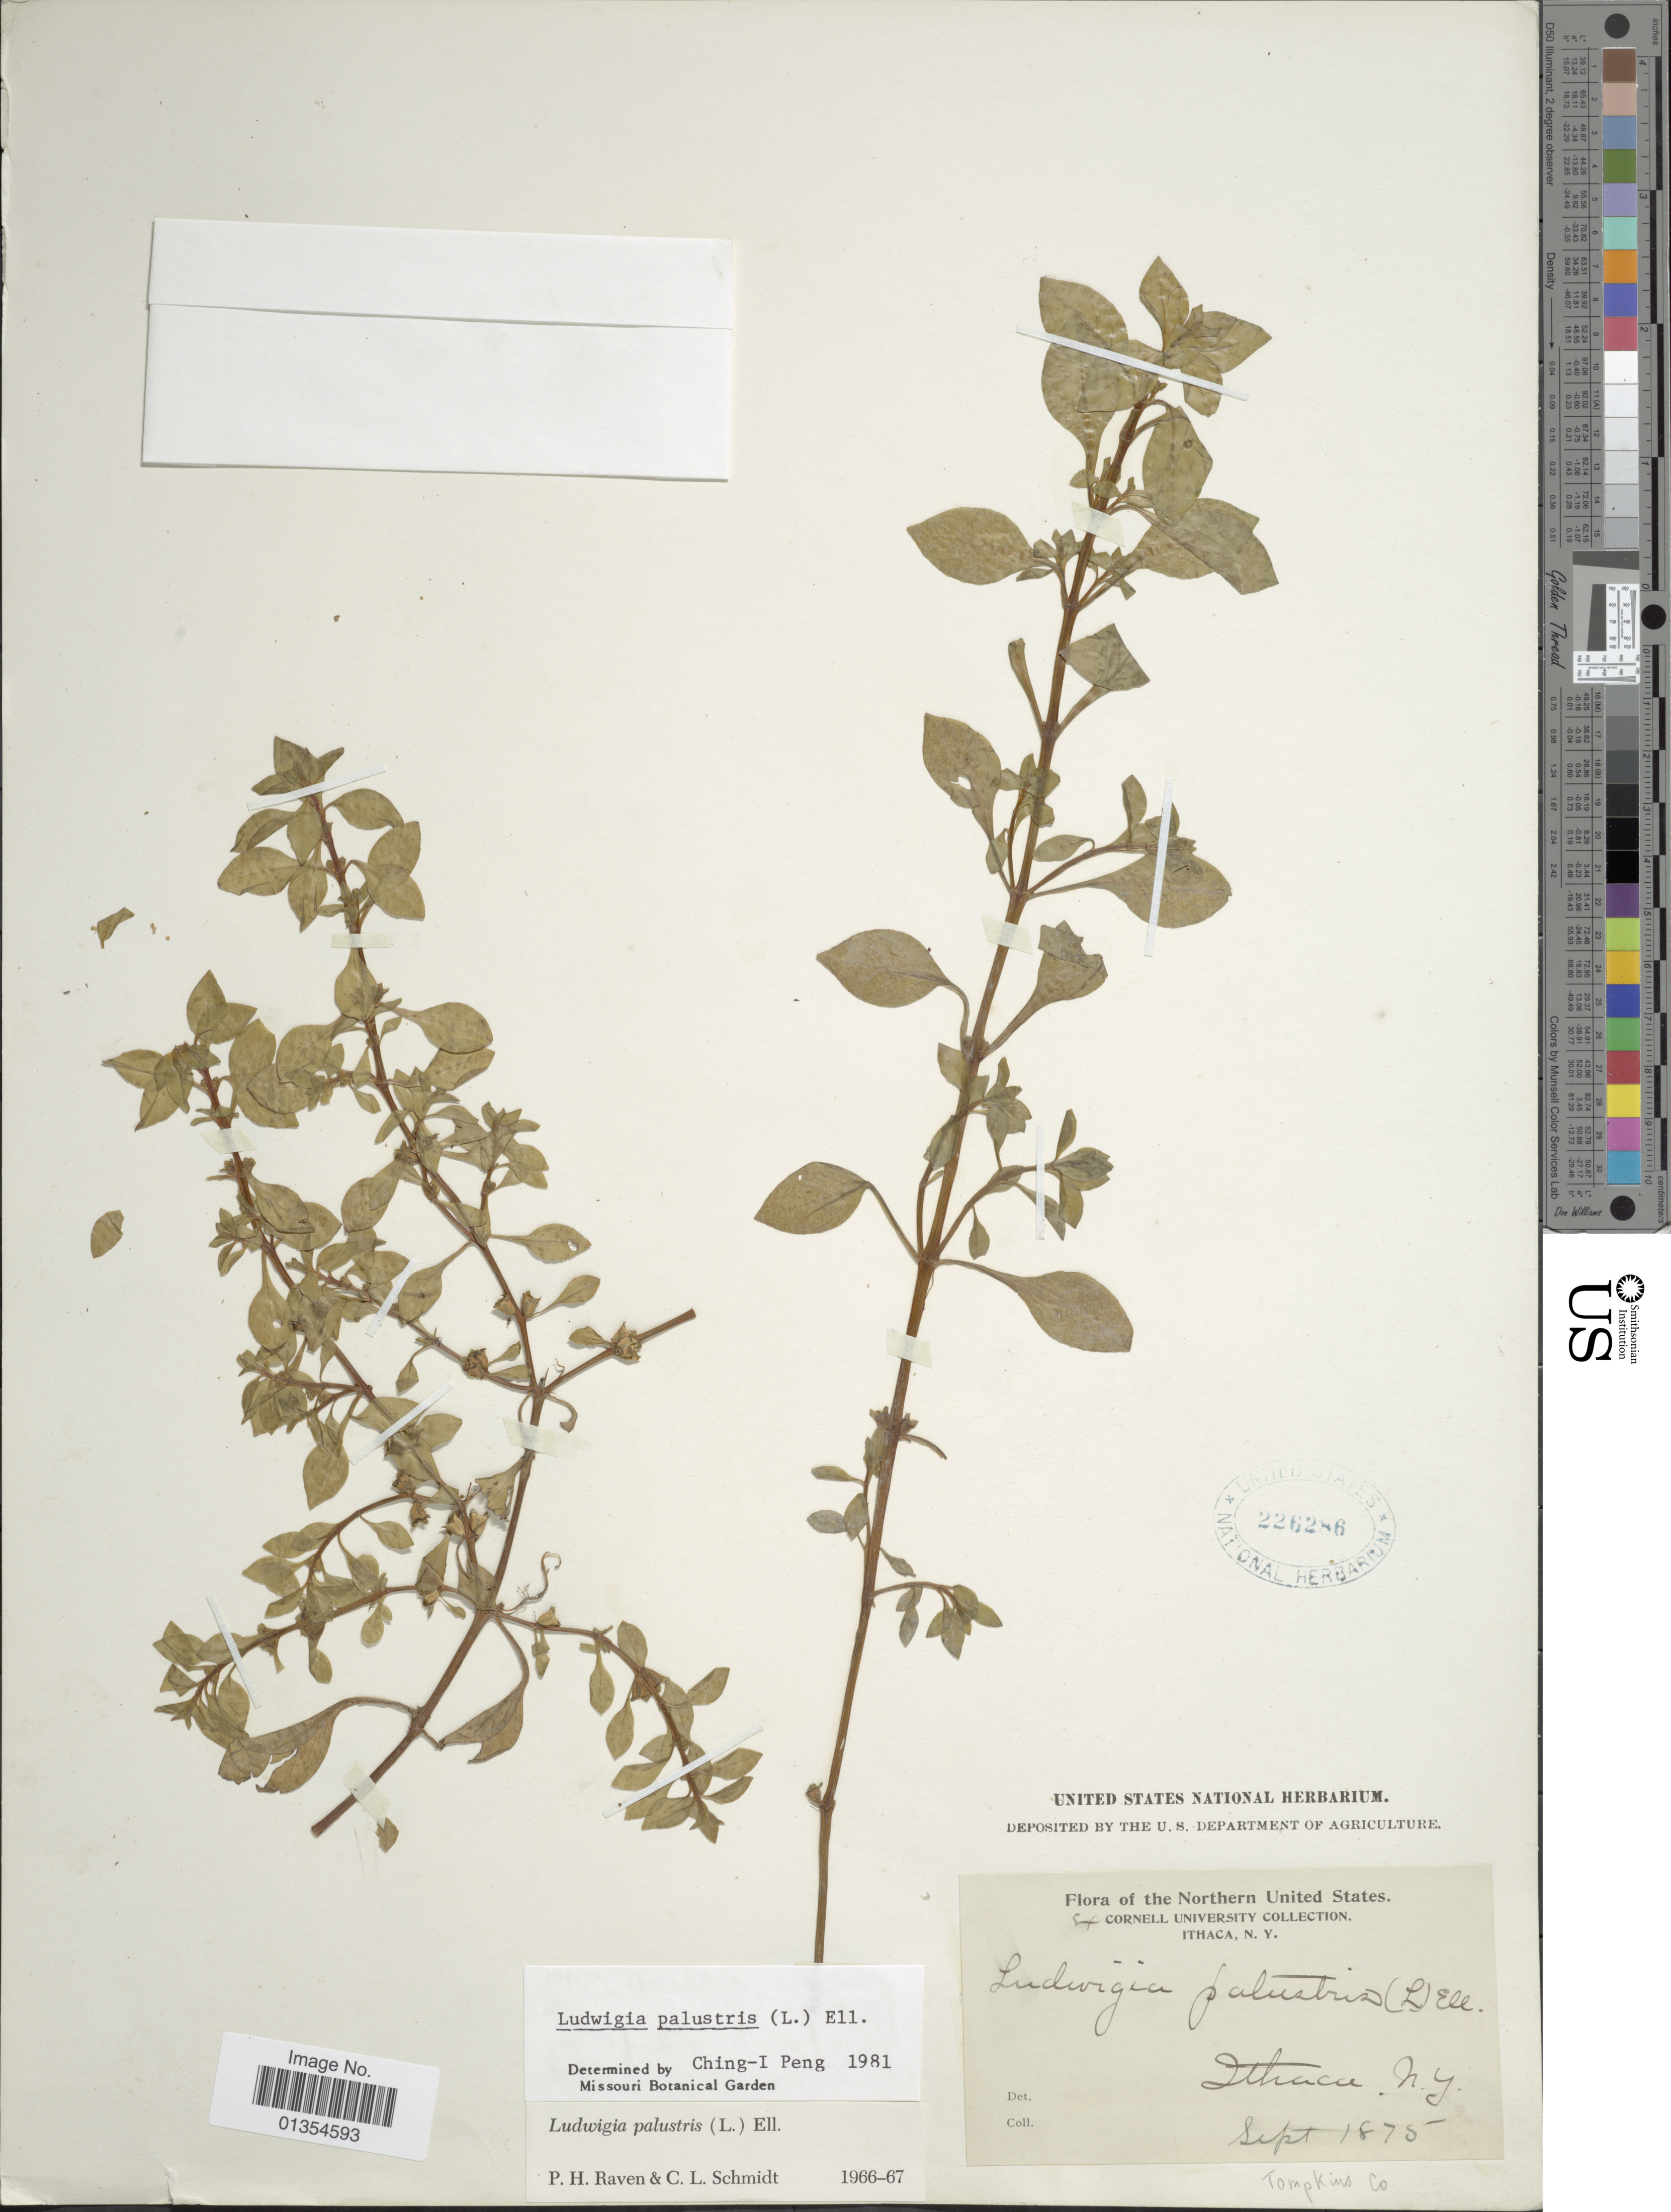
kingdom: Plantae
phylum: Tracheophyta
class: Magnoliopsida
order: Myrtales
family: Onagraceae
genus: Ludwigia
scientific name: Ludwigia palustris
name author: (L.) Elliott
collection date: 1875-09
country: United States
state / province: New York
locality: Northern United States, St. Cornell University, Ithaca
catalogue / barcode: US 226286